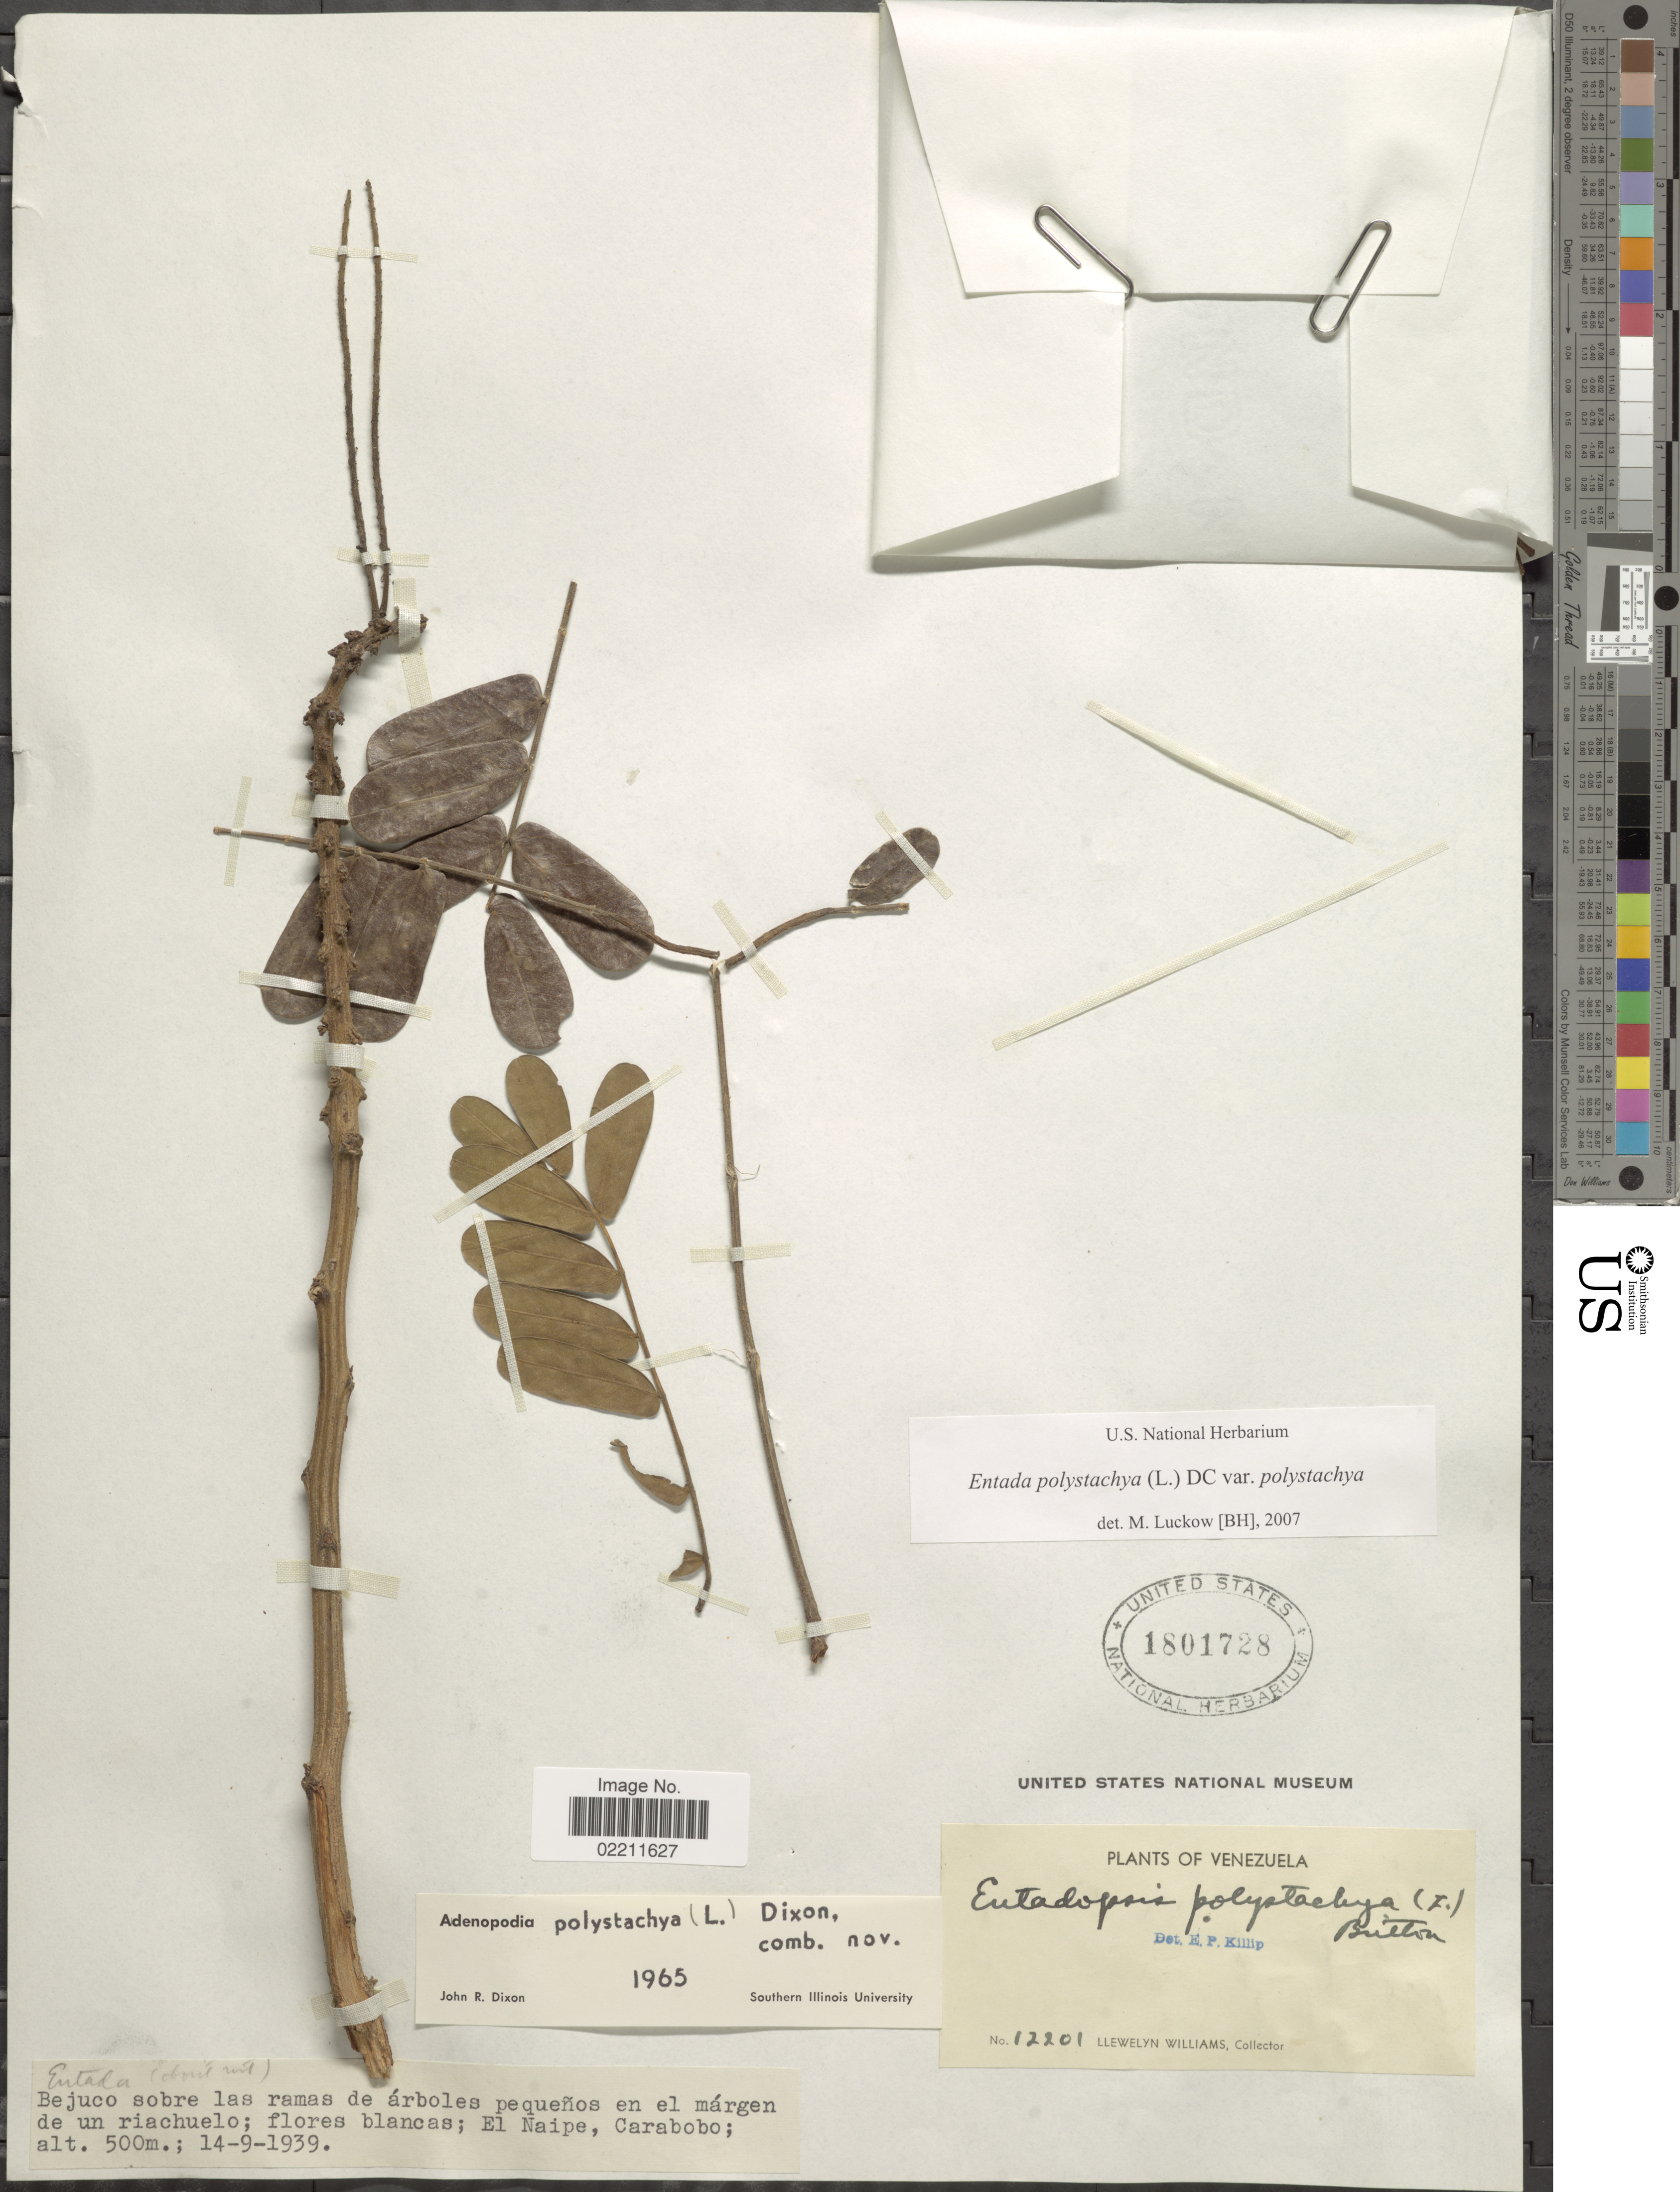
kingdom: Plantae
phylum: Tracheophyta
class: Magnoliopsida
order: Fabales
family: Fabaceae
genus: Entada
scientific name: Entada polystachya var. polystachya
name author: (L.) DC.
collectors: Ll. Williams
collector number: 12201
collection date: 1939-09-14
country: Venezuela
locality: El Naipe, Carabobo.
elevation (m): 500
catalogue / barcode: US 1801728